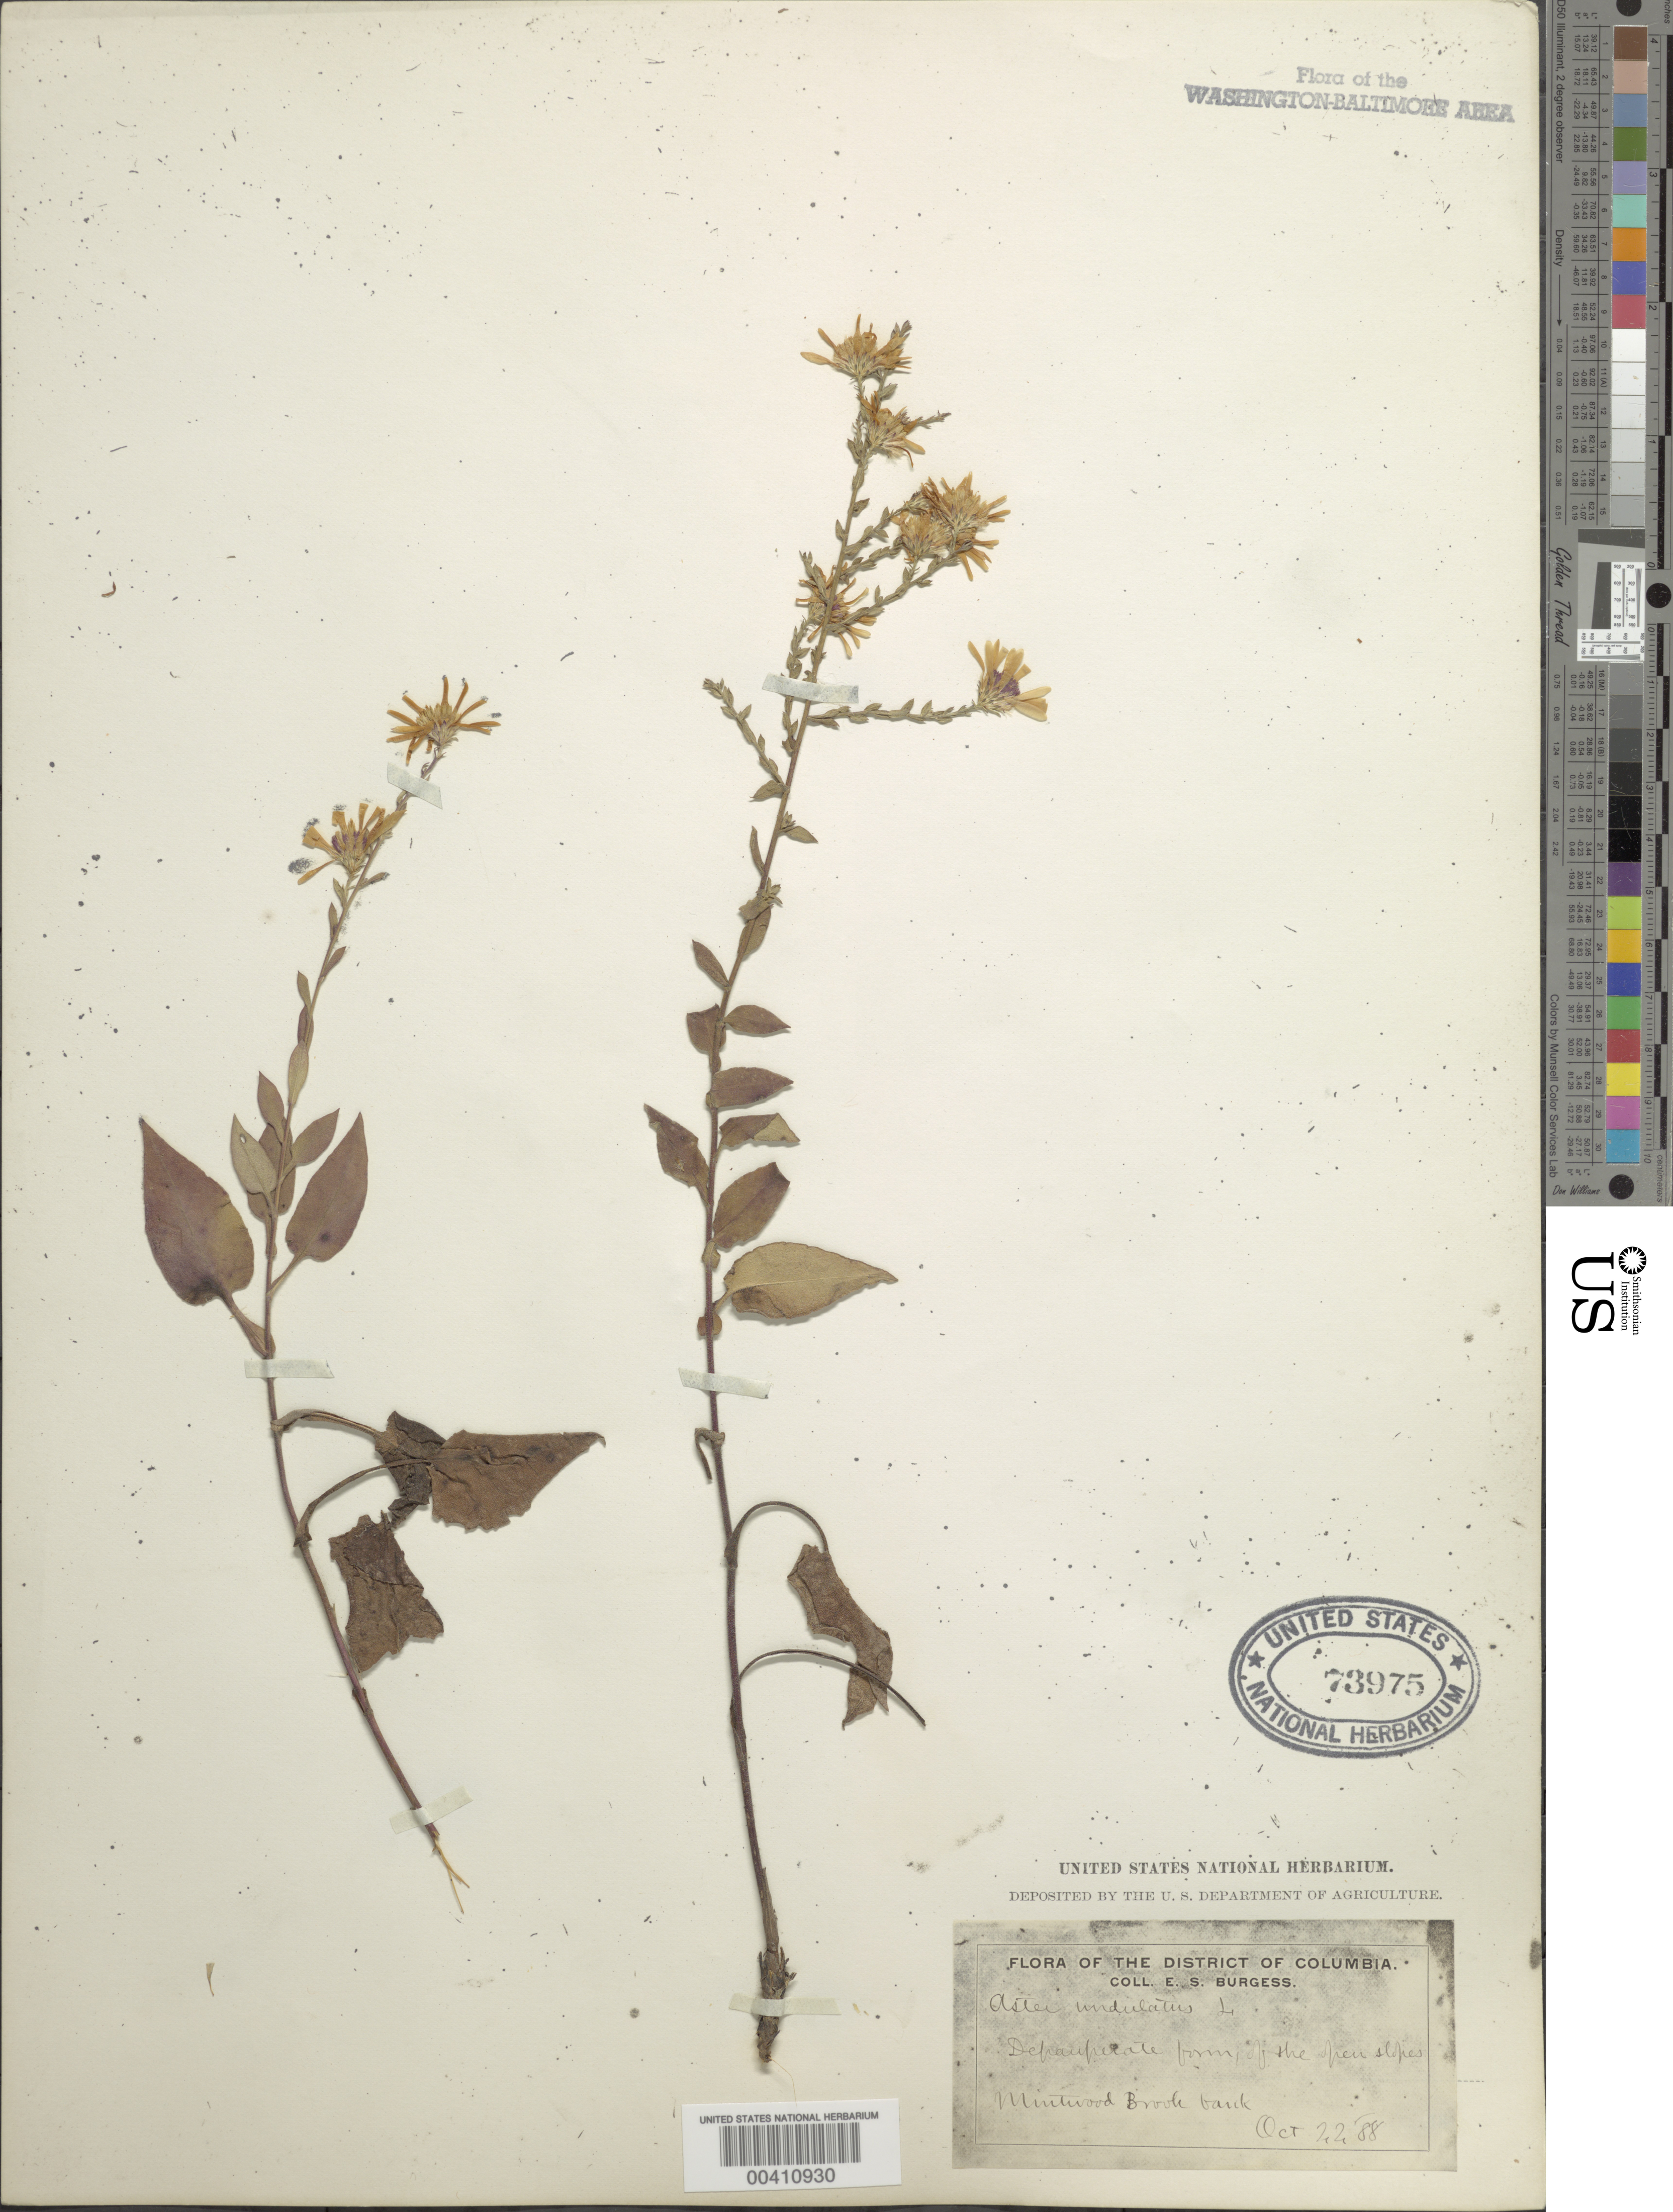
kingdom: Plantae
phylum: Tracheophyta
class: Magnoliopsida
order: Asterales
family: Asteraceae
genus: Symphyotrichum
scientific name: Symphyotrichum undulatum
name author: (L.) G.L. Nesom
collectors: E. Burgess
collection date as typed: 22 Oct 1888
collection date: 1888-10-22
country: United States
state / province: District of Columbia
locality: Mintwood Brook Bank Rock Creek Park & vicinity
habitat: Of the open slopes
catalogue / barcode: US 73975